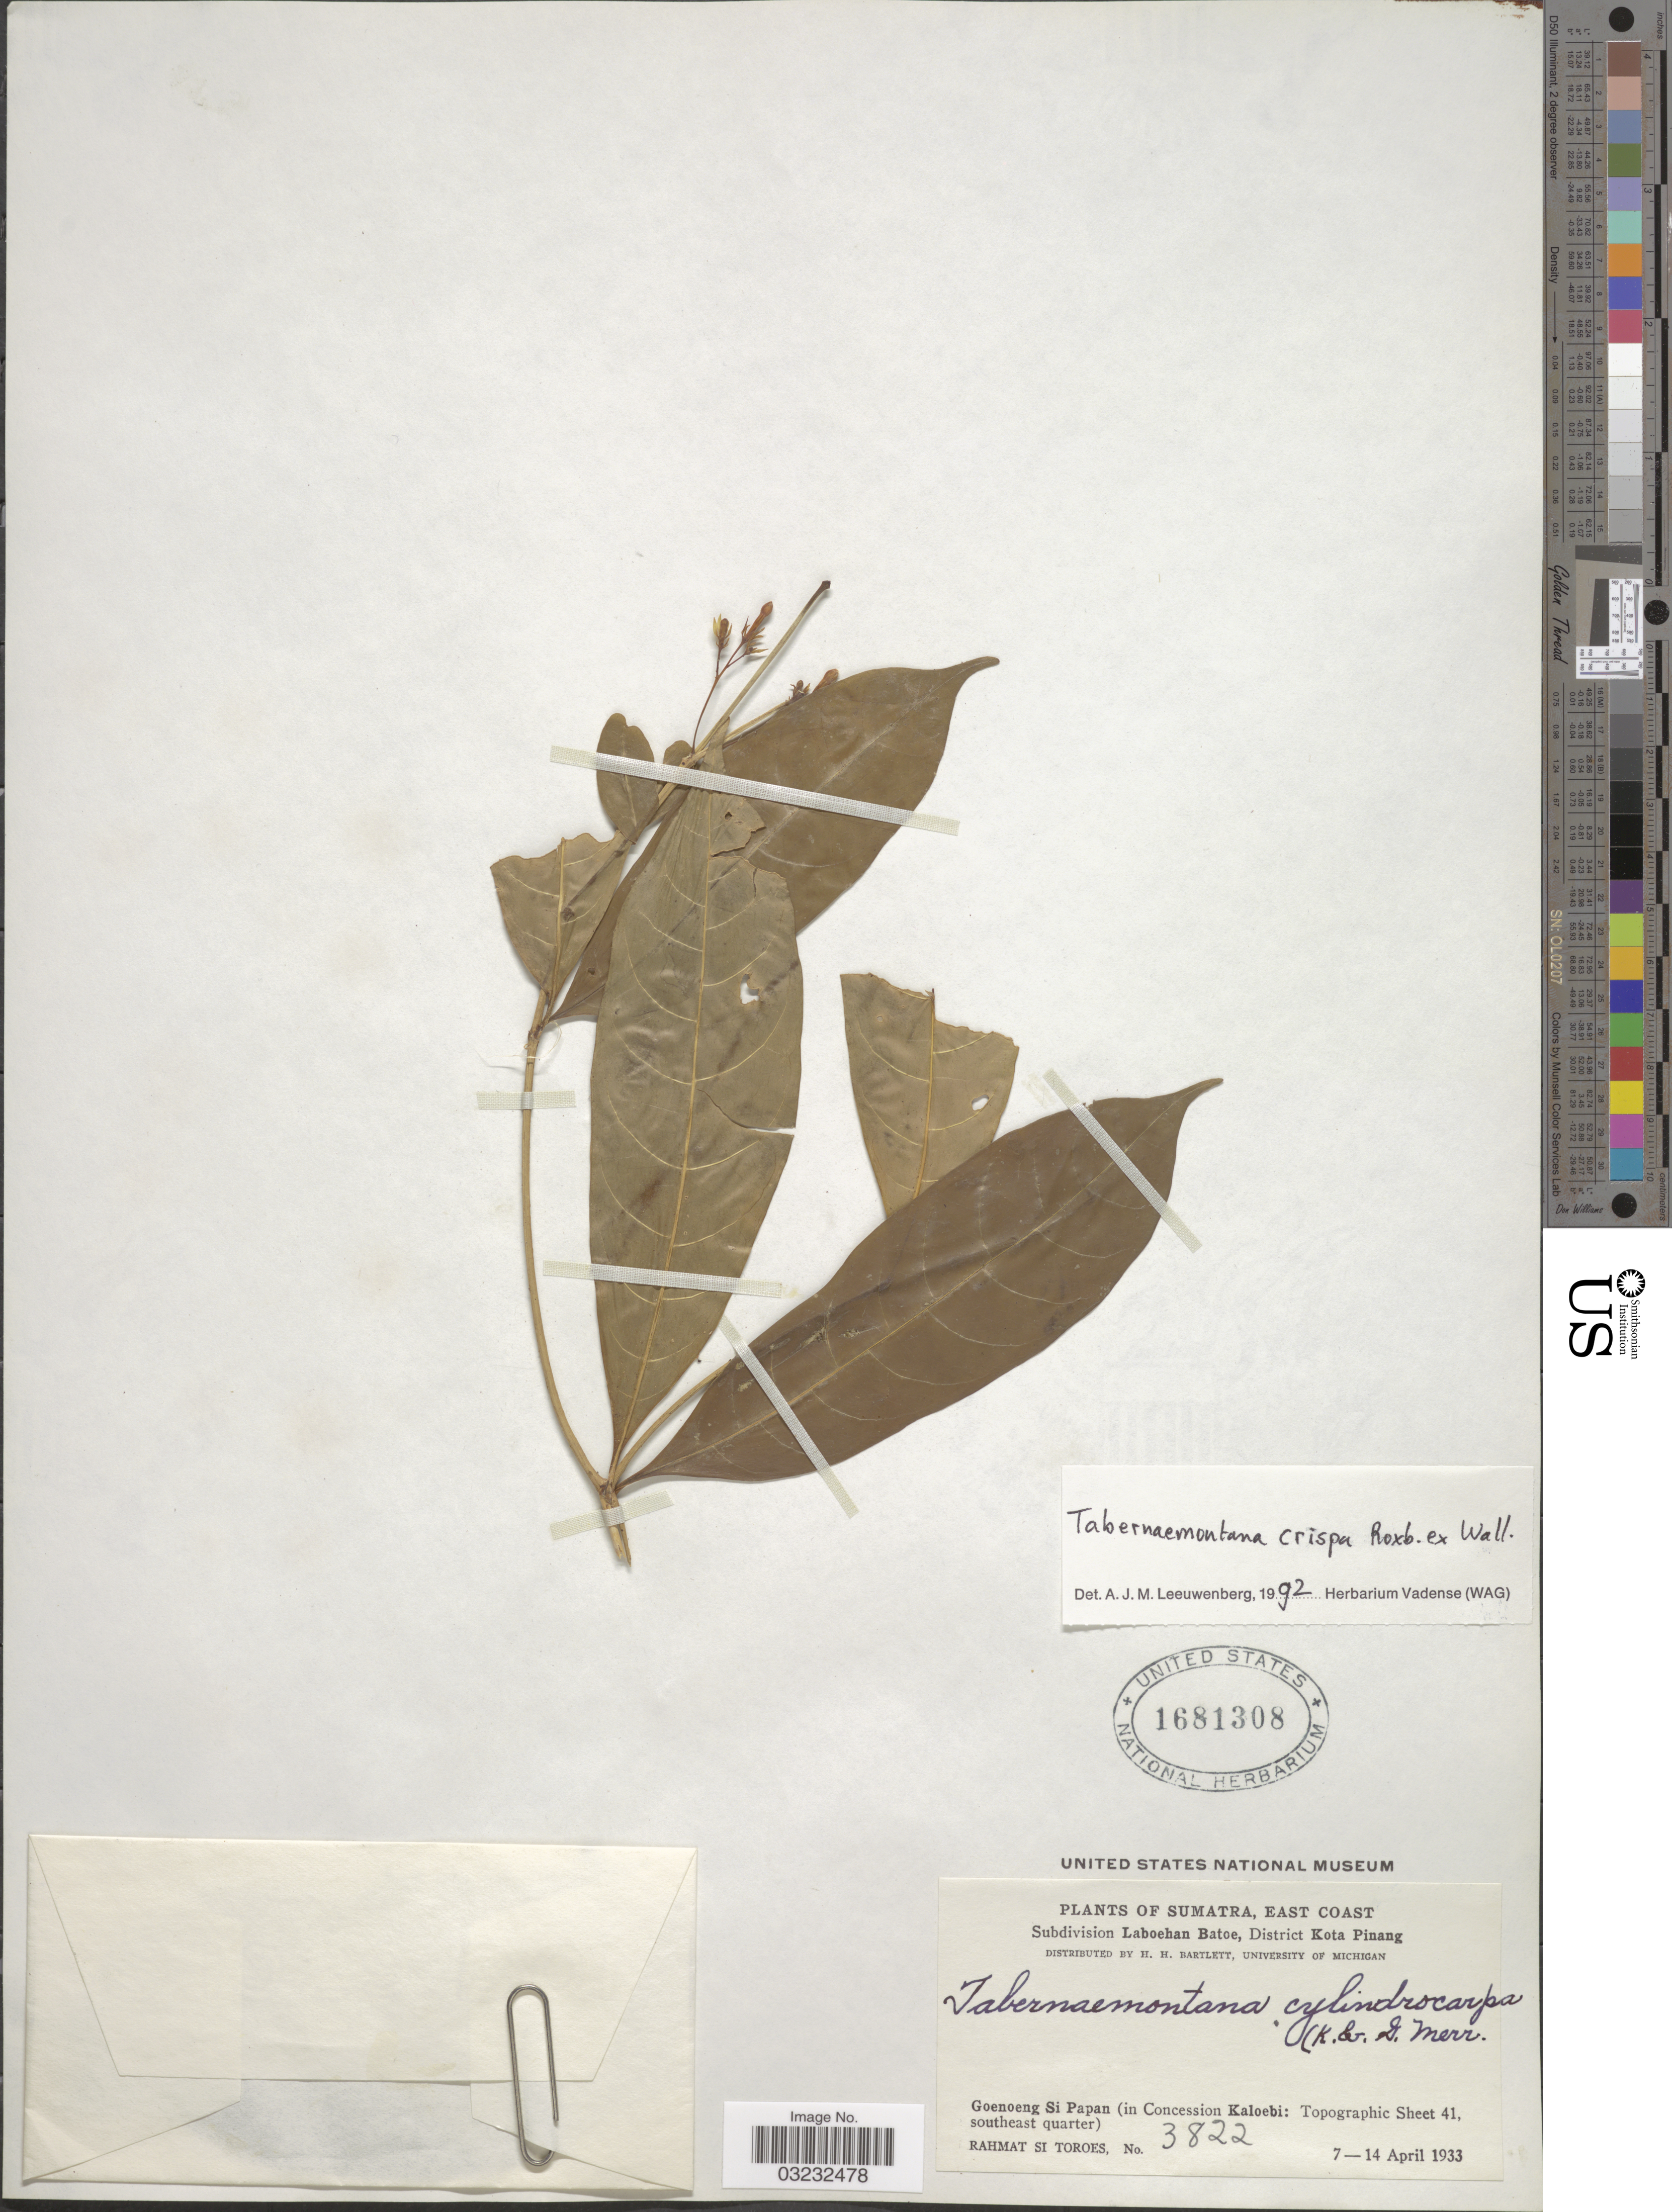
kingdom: Plantae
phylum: Tracheophyta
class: Magnoliopsida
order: Gentianales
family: Apocynaceae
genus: Tabernaemontana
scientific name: Tabernaemontana crispa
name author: (R.M. King & Gamble) Merr.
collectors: Rahmat Si Boeea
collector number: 3822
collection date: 1933-04-07/1933-04-14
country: Indonesia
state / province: Sumatra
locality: East Coast, Subdivision Laboehan Batoe, District Kota Pinang, Goenoeng Si Papan (in Concession Kaloebi: Topographic Sheet 41, southeast quarter).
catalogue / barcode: US 1681308